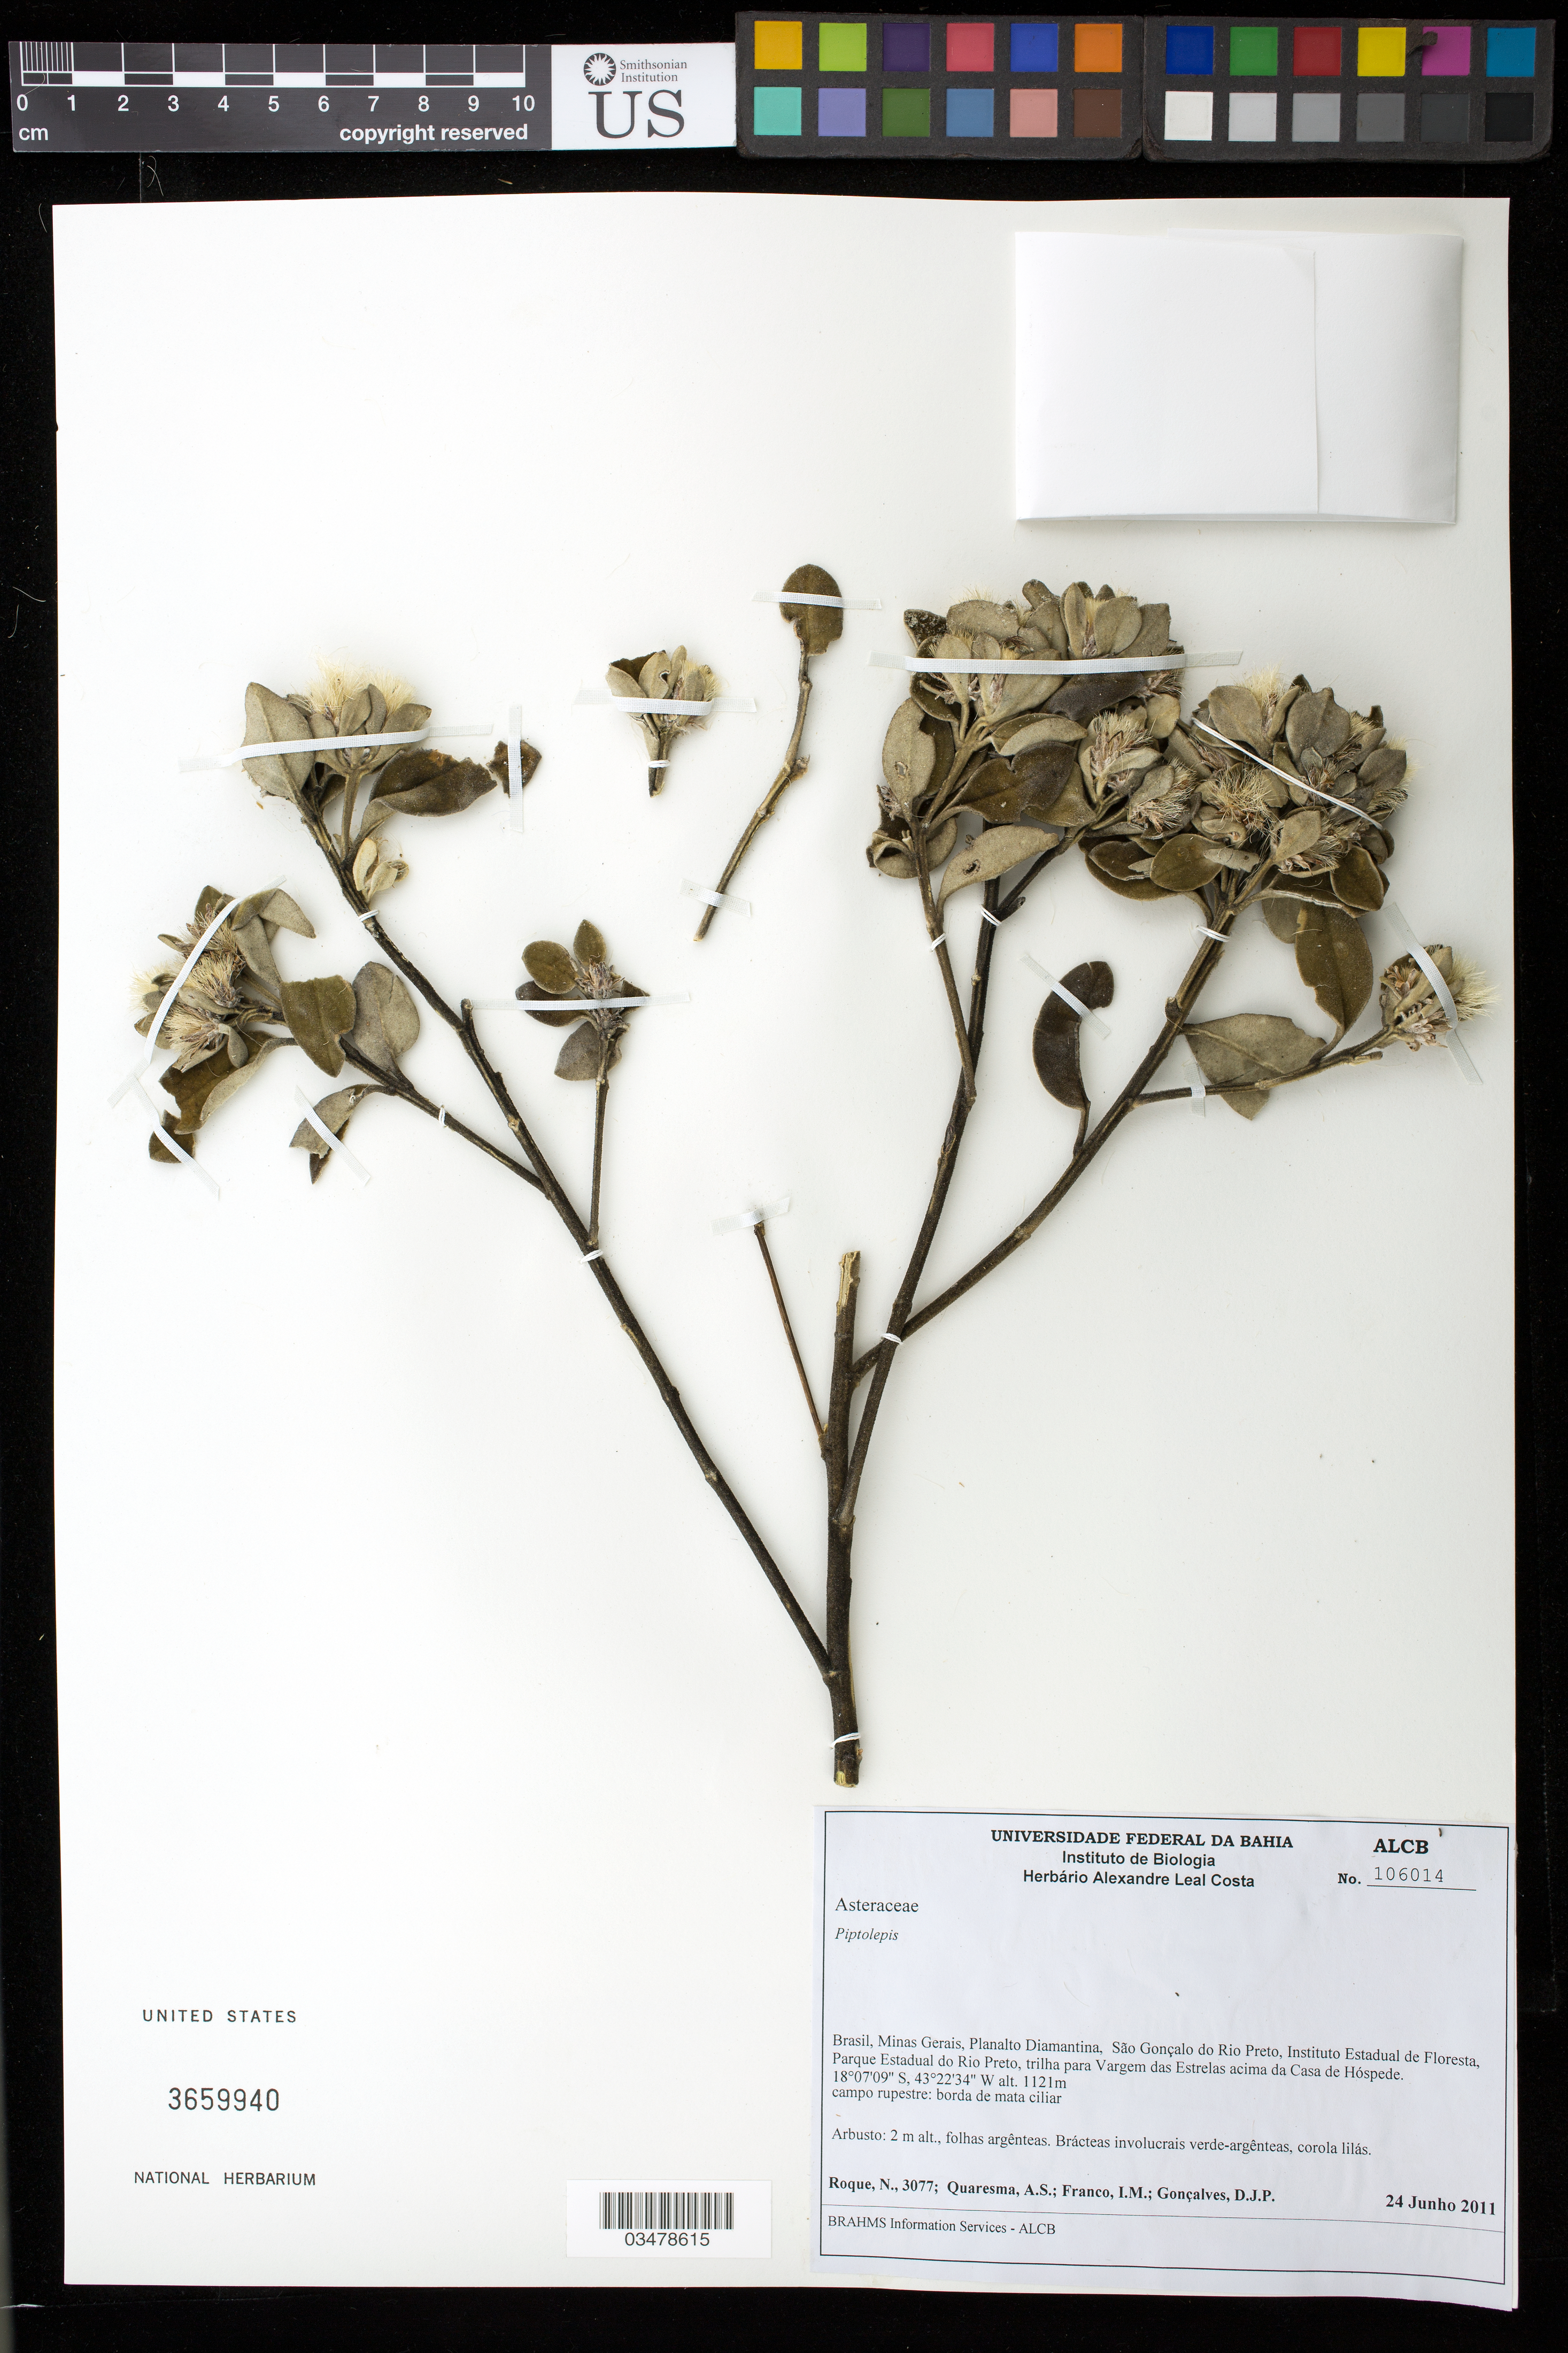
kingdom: Plantae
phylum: Tracheophyta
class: Magnoliopsida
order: Asterales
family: Asteraceae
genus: Piptolepis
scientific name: Piptolepis sp.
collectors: N. Roque, A. Quaresma, I. Franco & D. Gonçalves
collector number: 3077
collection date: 2011-06-24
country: Brazil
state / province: Minas Gerais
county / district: São Gonçalo do Rio Preto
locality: Planalto Diamantina, Instituto Estadual de Floresta, Parque Estadual do Rio Preto, trilha para Vargem das Estrelas acima da Casa de Hospede.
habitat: Campo rupestre: borda de mata ciliar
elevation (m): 1121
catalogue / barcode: US 3659940